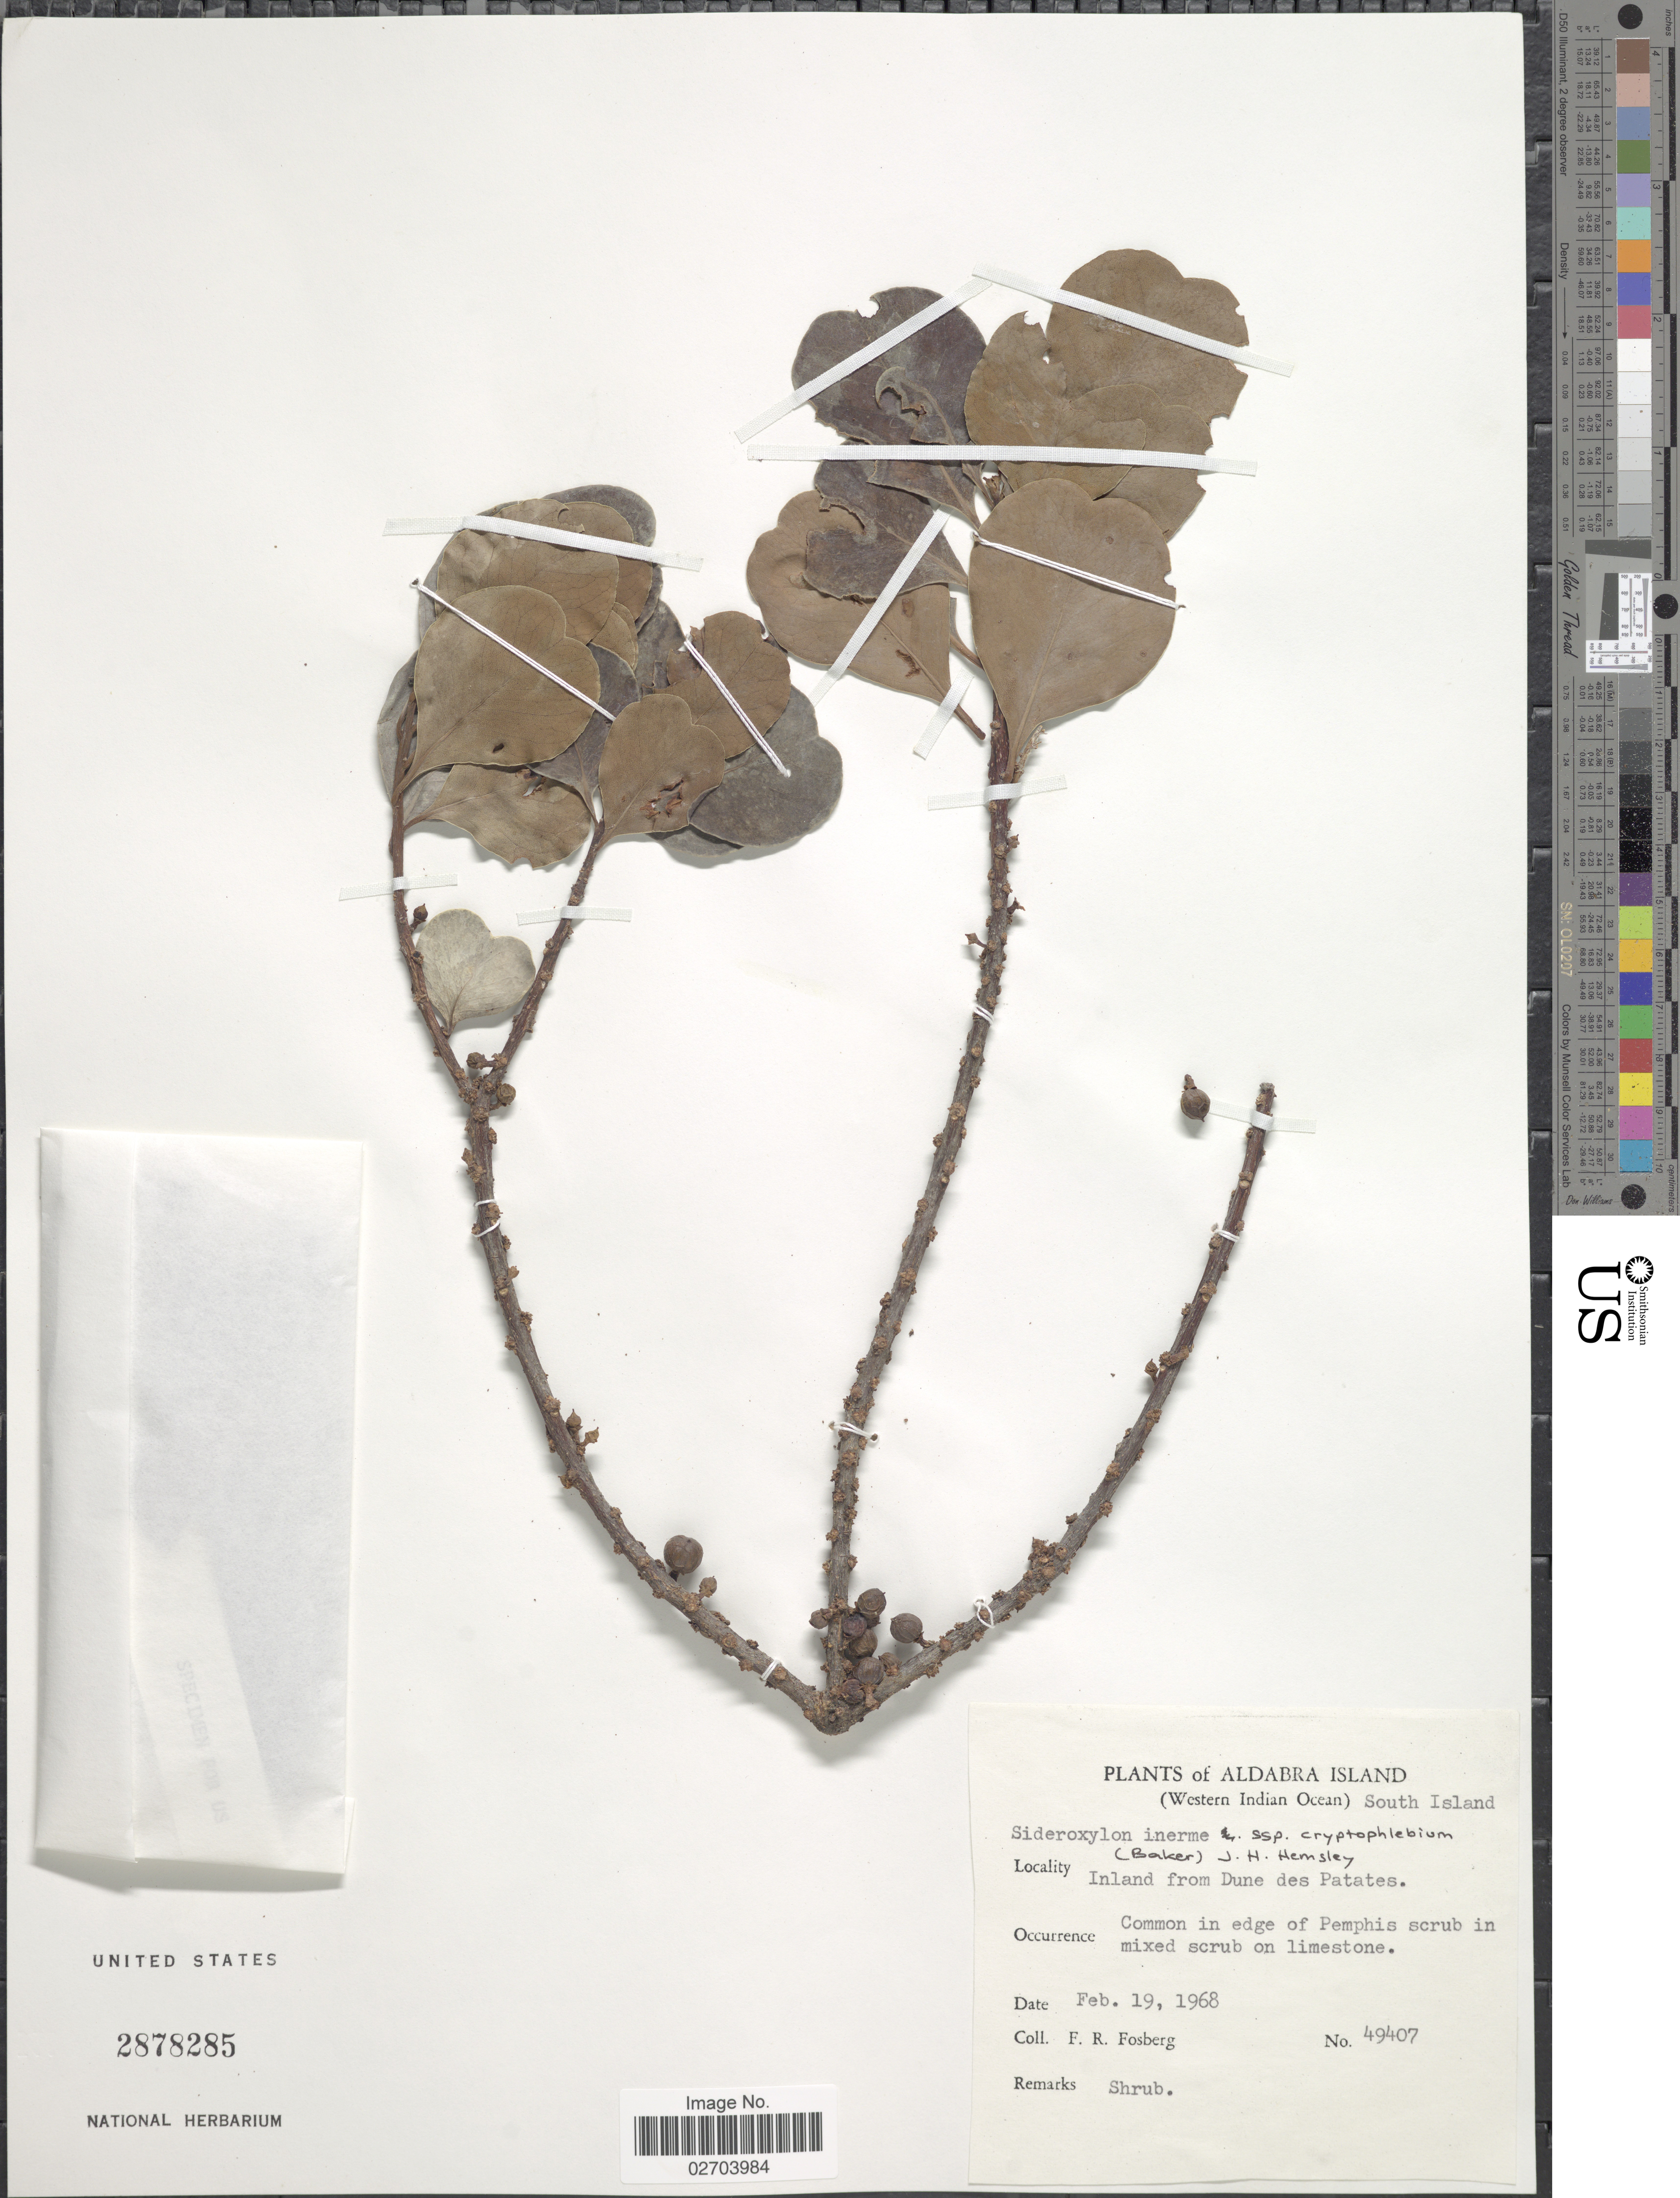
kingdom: Plantae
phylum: Tracheophyta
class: Magnoliopsida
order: Ericales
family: Sapotaceae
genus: Sideroxylon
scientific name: Sideroxylon inerme subsp. cryptophlebium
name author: (Baker) J.H. Hemsl.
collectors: F. R. Fosberg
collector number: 49407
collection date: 1968-02-19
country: Seychelles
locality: Aldabra Island (Western Indian Ocean) South Island. Inland from Dune des Patates.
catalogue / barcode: US 2878285